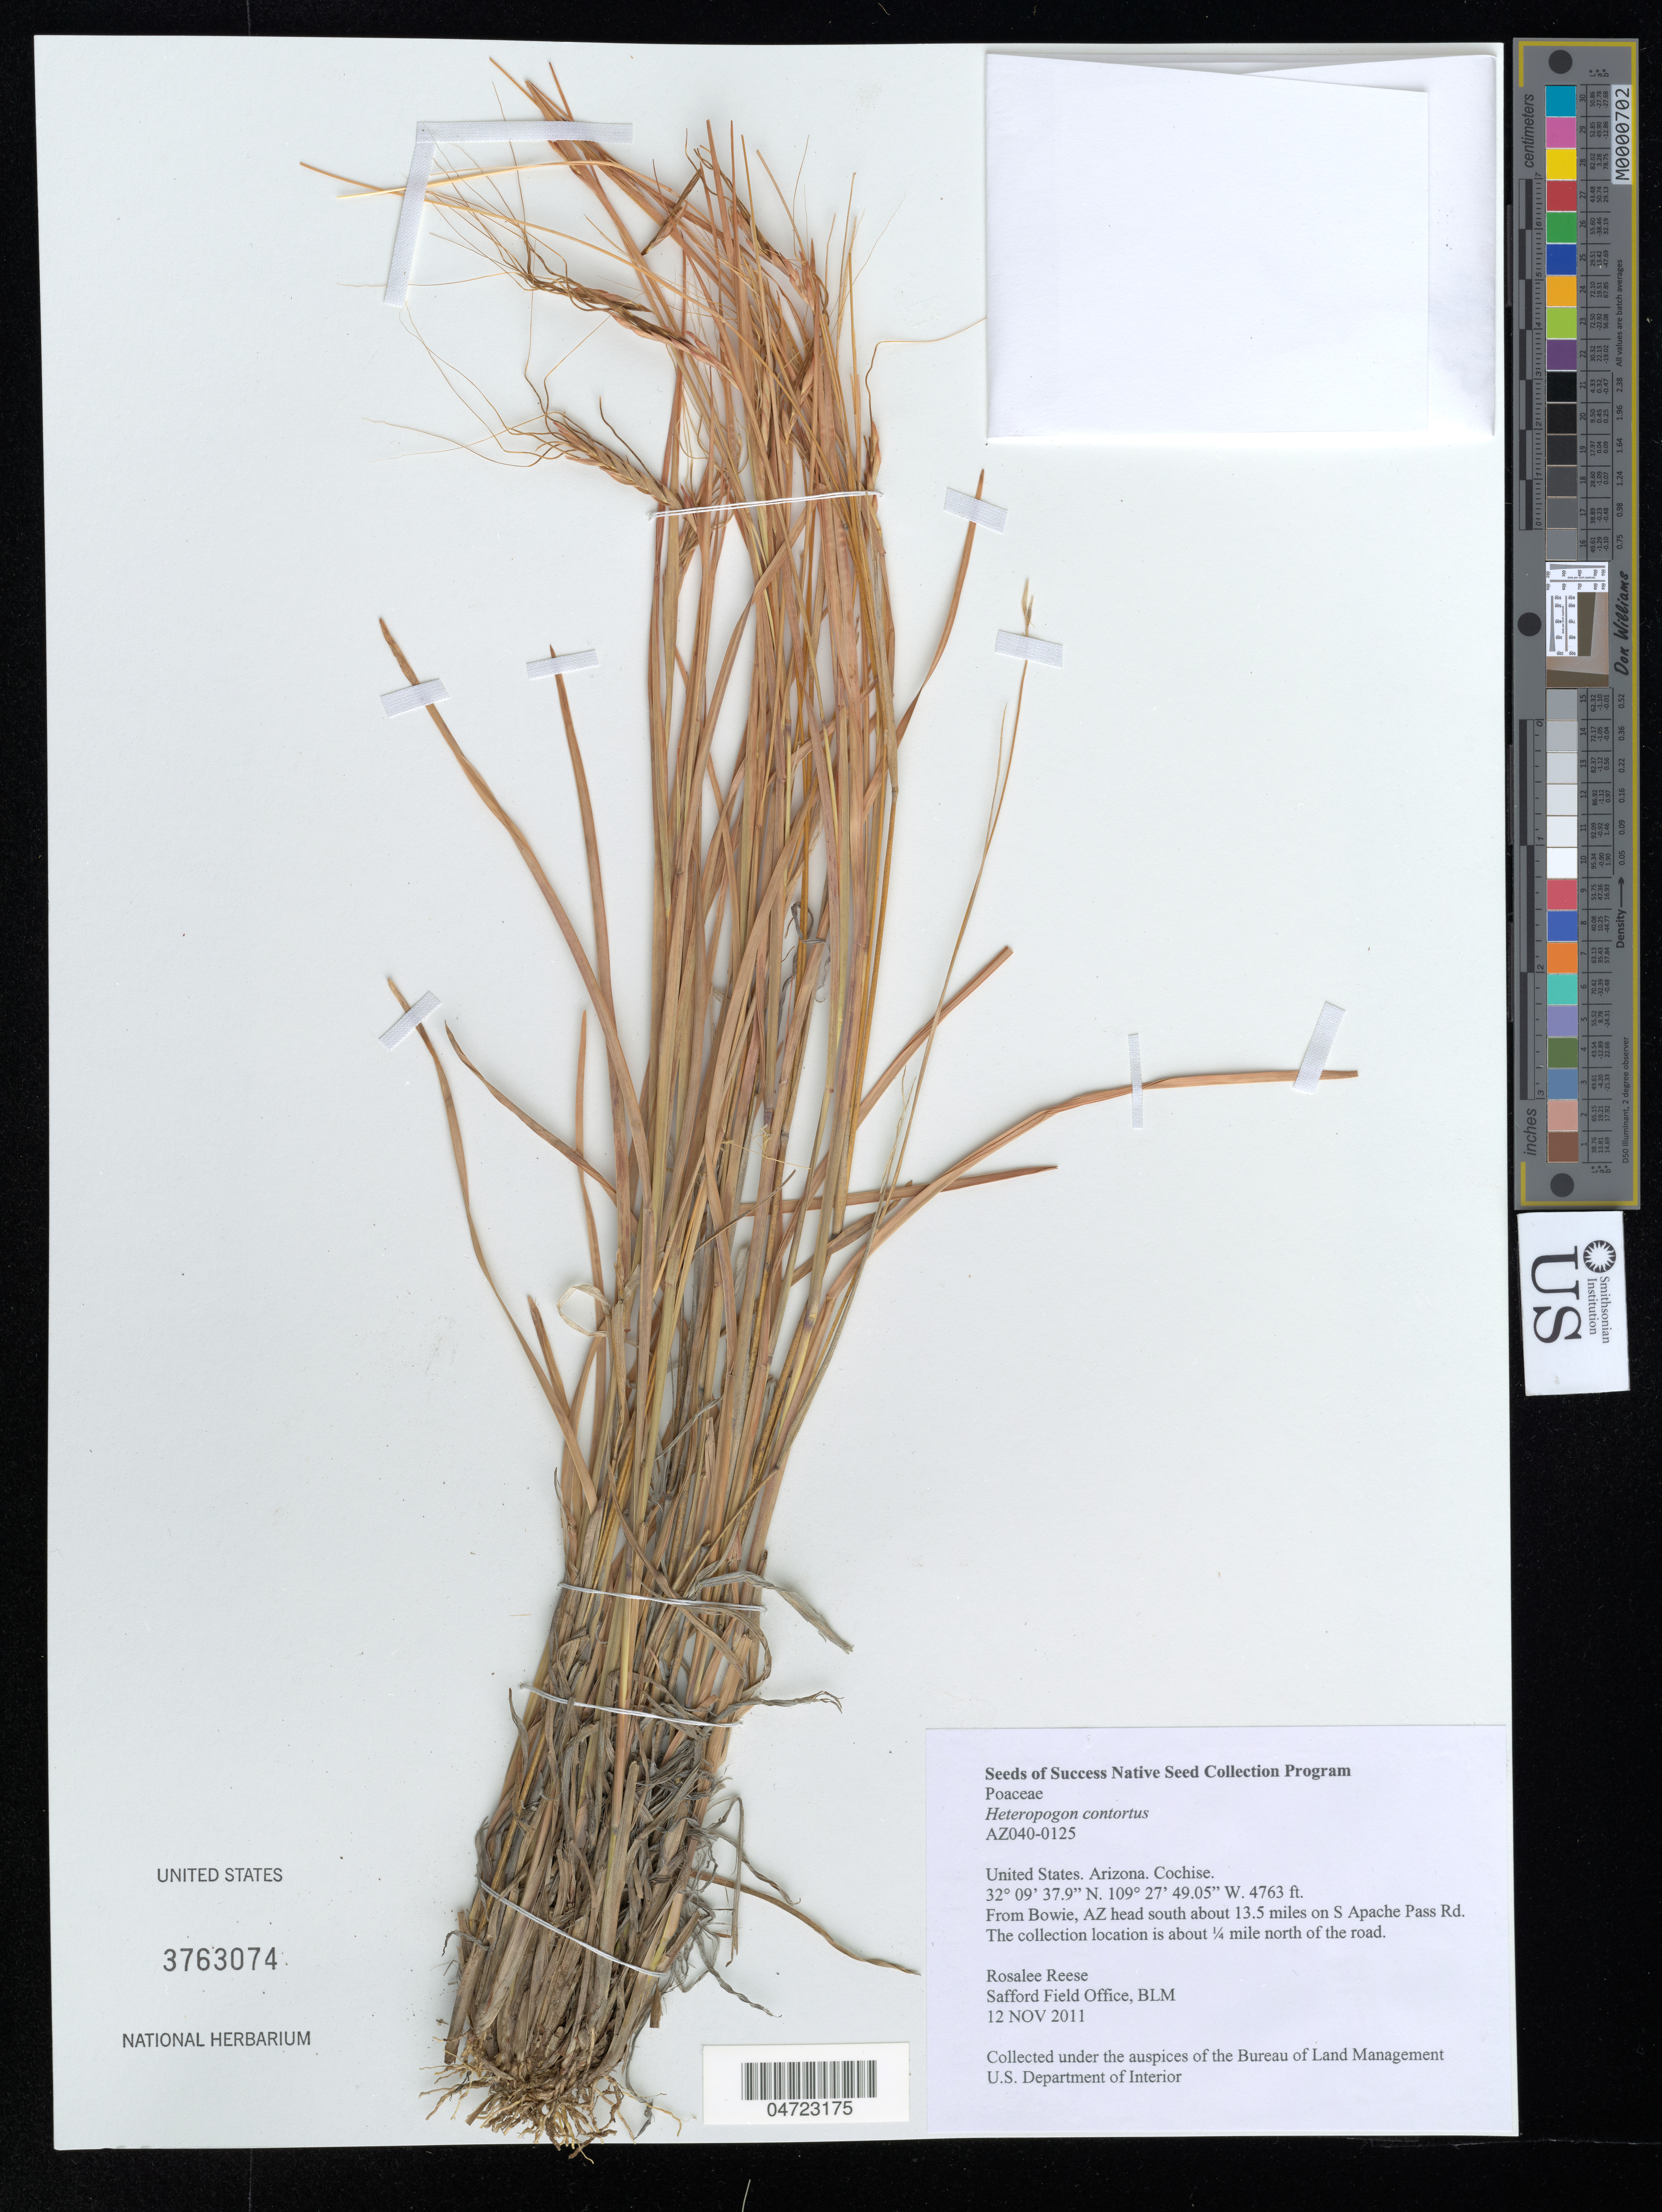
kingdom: Plantae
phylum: Tracheophyta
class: Liliopsida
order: Poales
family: Poaceae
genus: Heteropogon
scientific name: Heteropogon contortus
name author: (L.) P. Beauv. ex Roem. & Schult.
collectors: R. Reese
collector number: AZ040-0125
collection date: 2011-11-12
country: United States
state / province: Arizona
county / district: Cochise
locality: Cochise. From Bowie, AZ head south about 13.5 miles on S Apache Pass Rd. The collection location is about ¼ mile north of the road.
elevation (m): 1452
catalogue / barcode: US 3763074